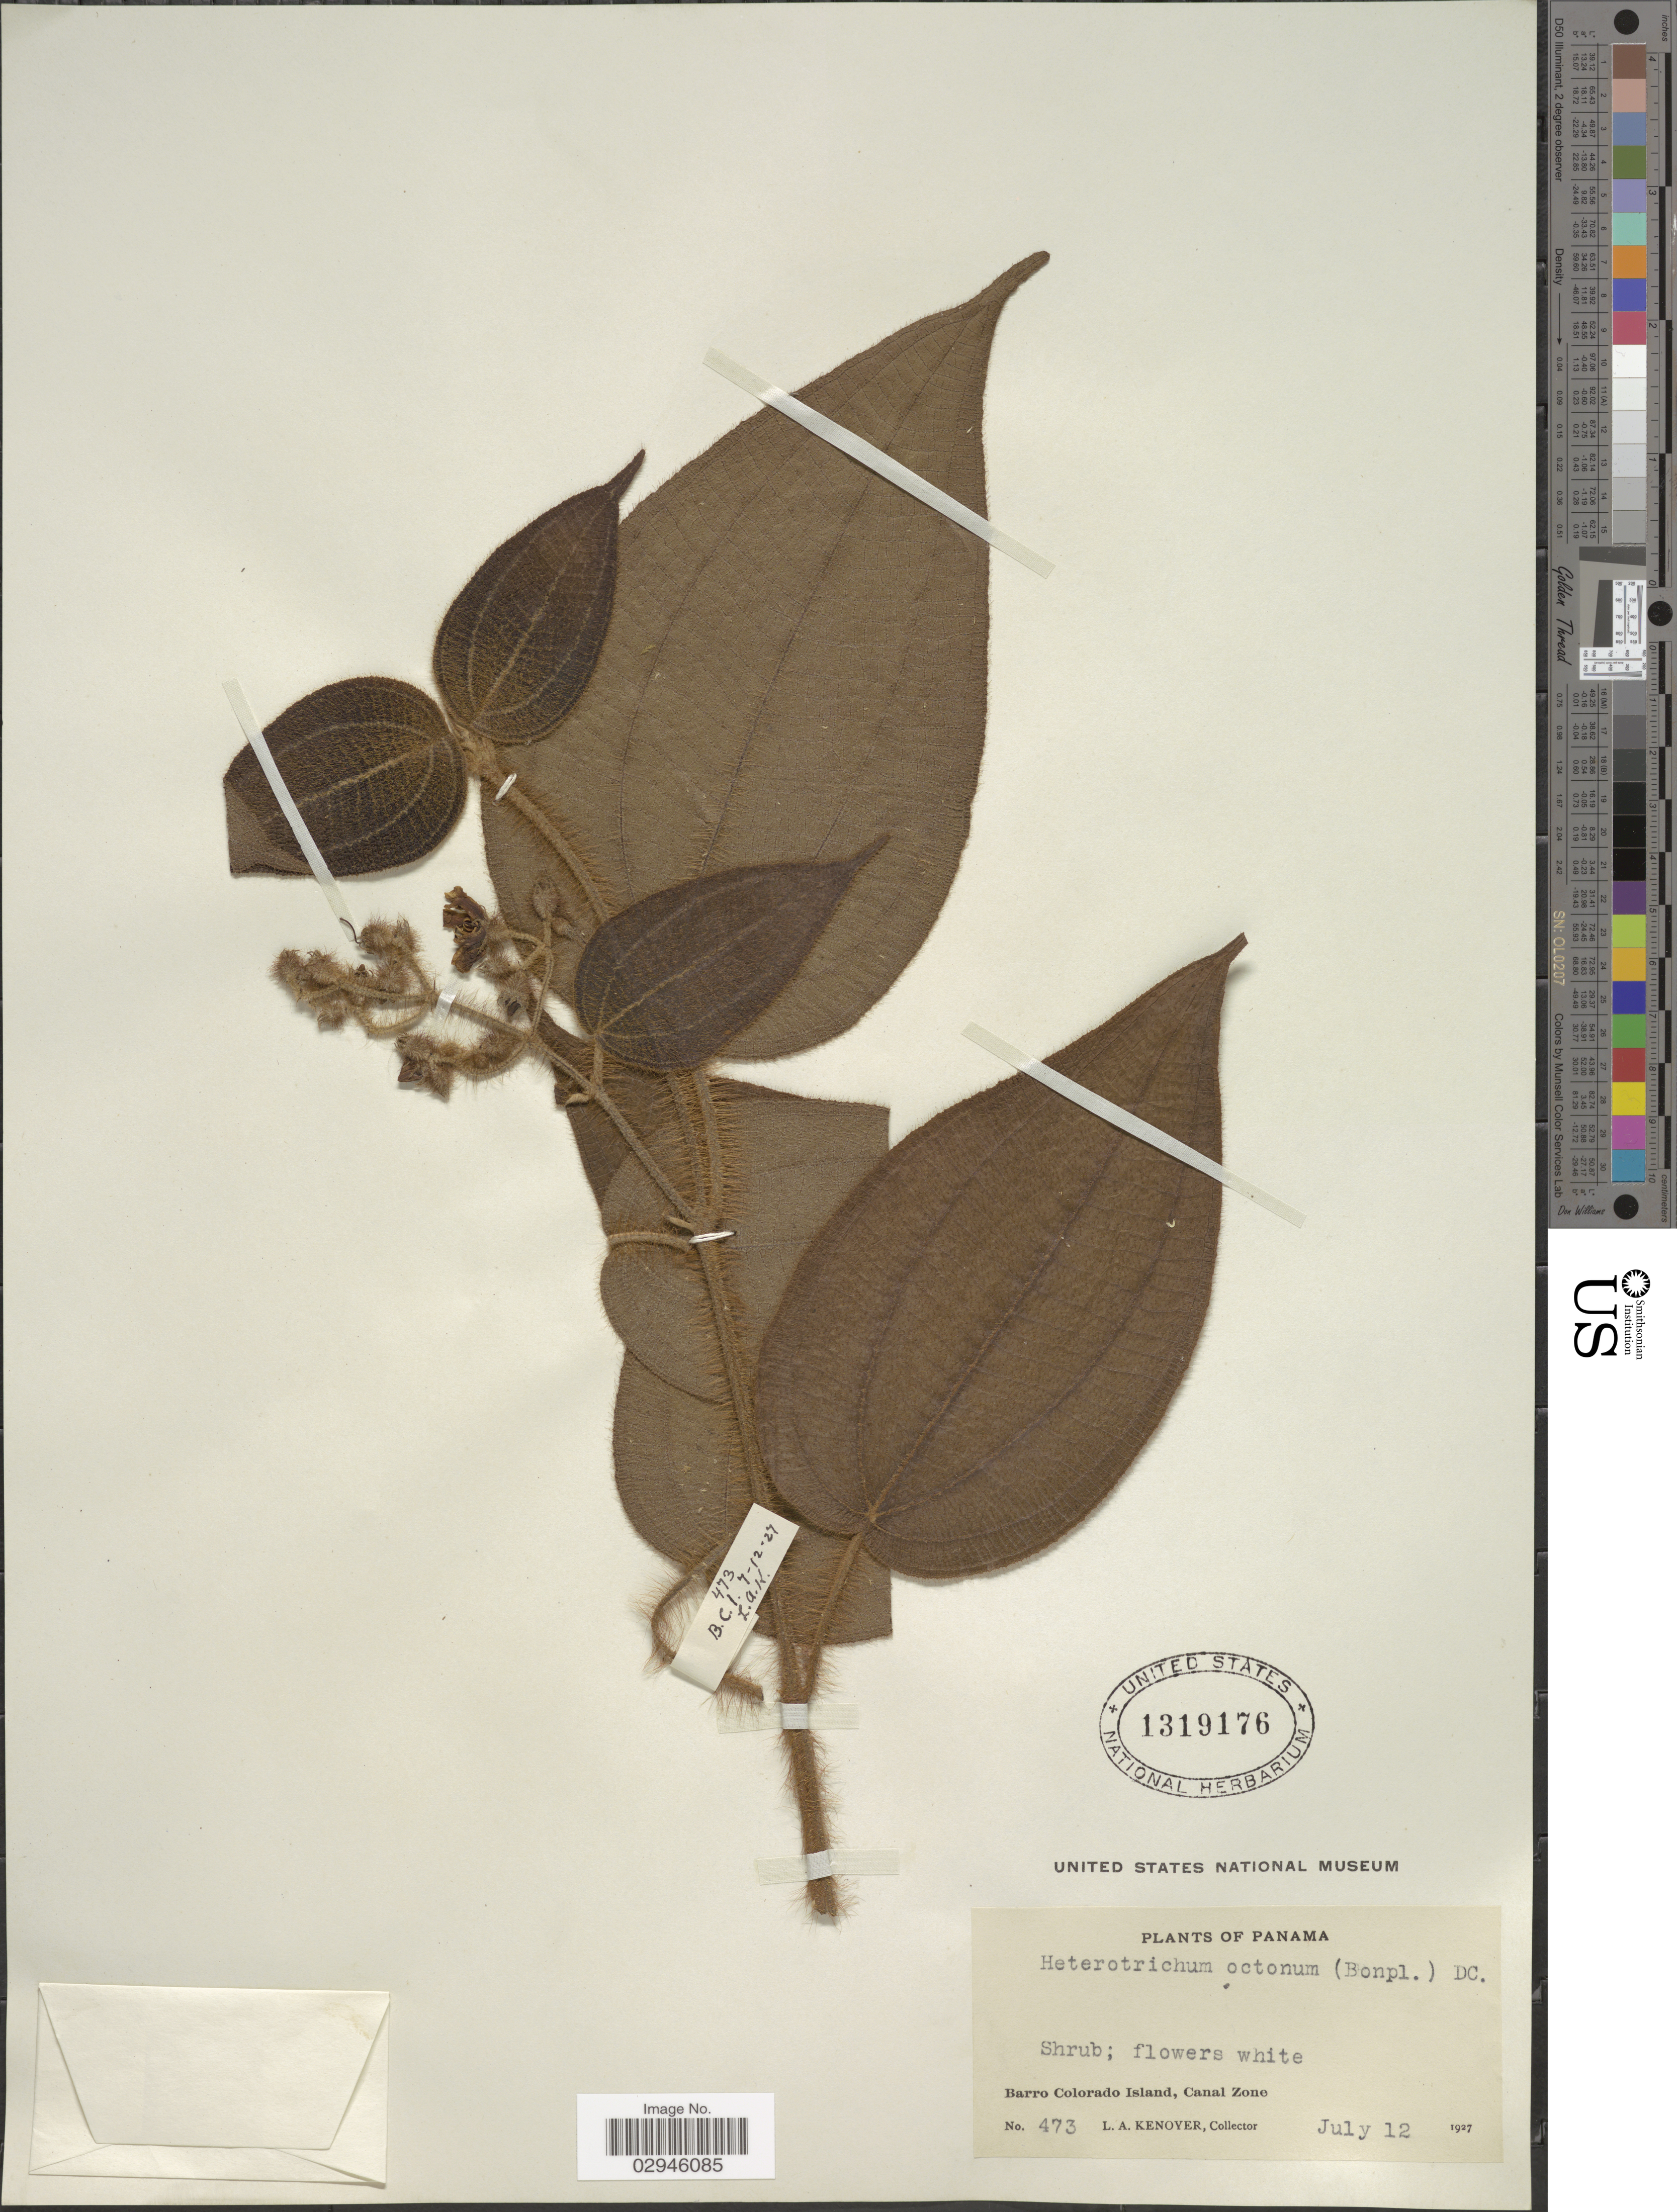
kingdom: Plantae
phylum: Tracheophyta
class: Magnoliopsida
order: Myrtales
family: Melastomataceae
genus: Heterotrichum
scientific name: Heterotrichum octonum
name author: (Bonpl.) DC.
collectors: L. A. Kenoyer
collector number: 473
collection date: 1927-07-12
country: Panama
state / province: Panamá Oeste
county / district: Canal Zone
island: Barro Colorado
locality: Barro Colorado Island, Canal Zone.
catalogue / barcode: US 1319176